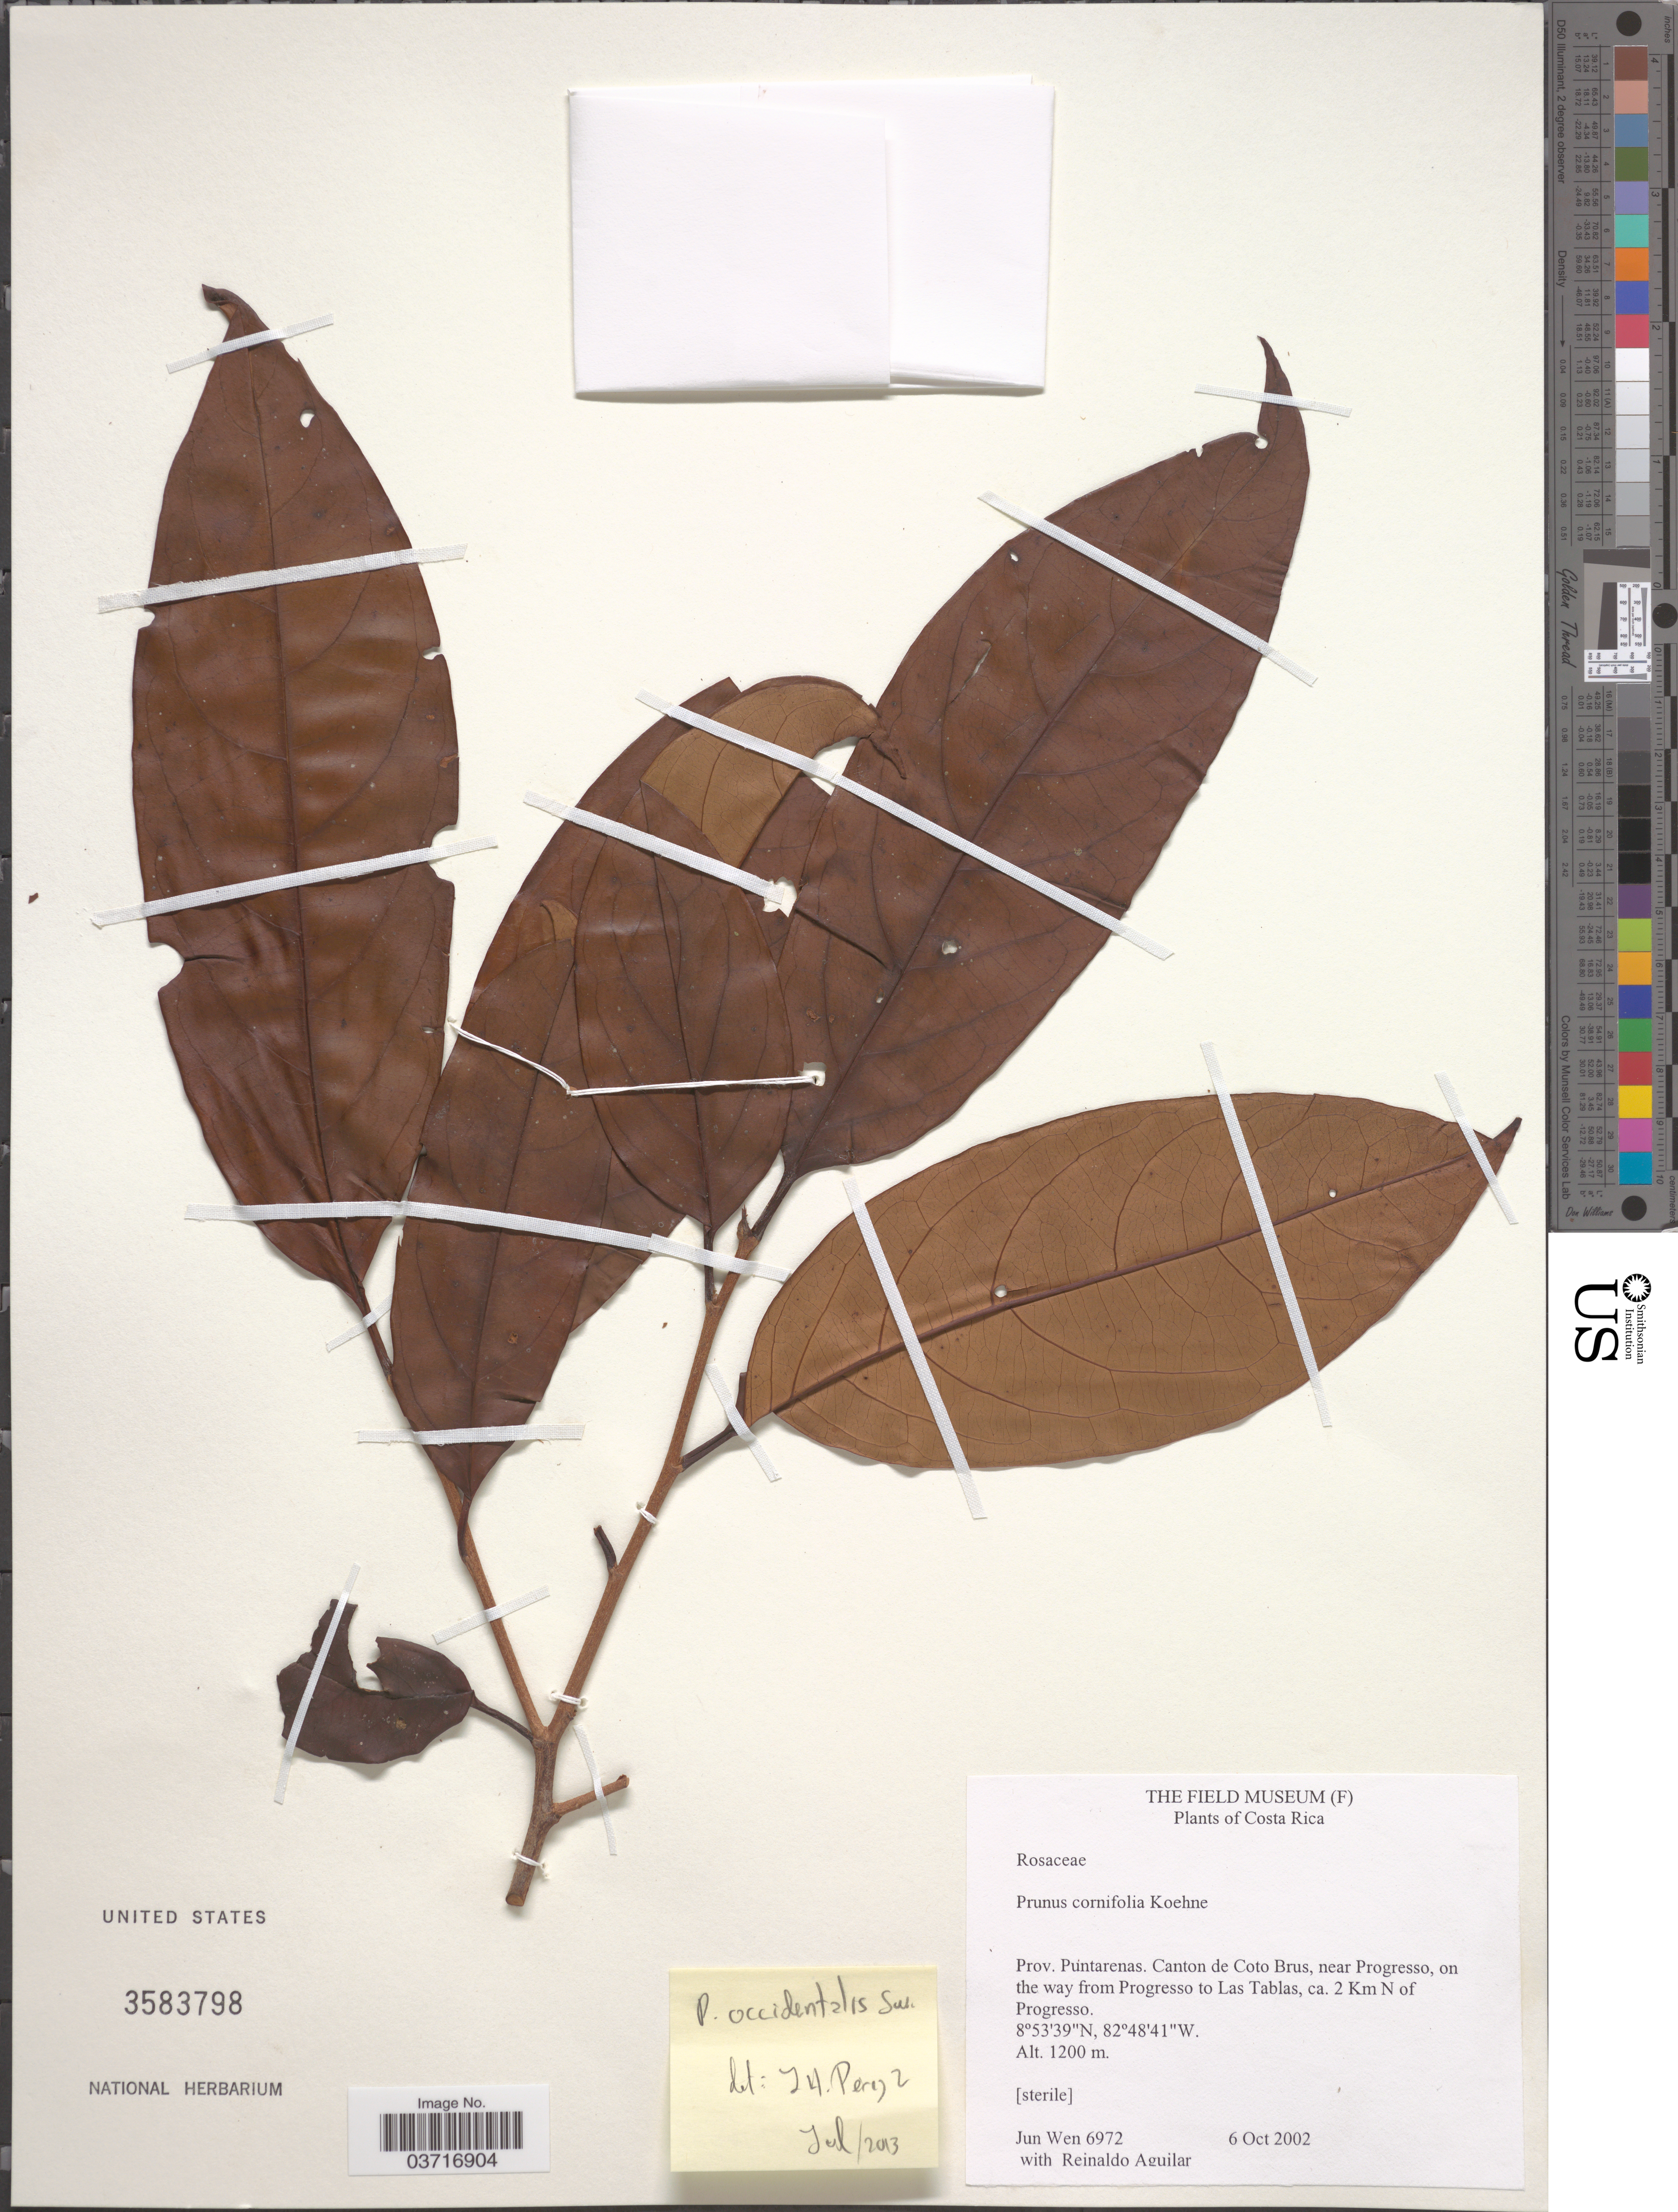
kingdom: Plantae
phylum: Tracheophyta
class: Magnoliopsida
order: Rosales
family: Rosaceae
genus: Prunus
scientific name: Prunus occidentalis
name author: Sw.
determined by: Pérez-Zabala, Jorge A.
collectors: J. Wen & R. Aguilar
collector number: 6972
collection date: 2002-10-06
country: Costa Rica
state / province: Puntarenas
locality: Canton de Coto Brus, near Progresso, on the way from Progresso to Las Tablas, ca. 2 Km N of Progresso.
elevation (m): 1200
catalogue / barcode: US 3583798